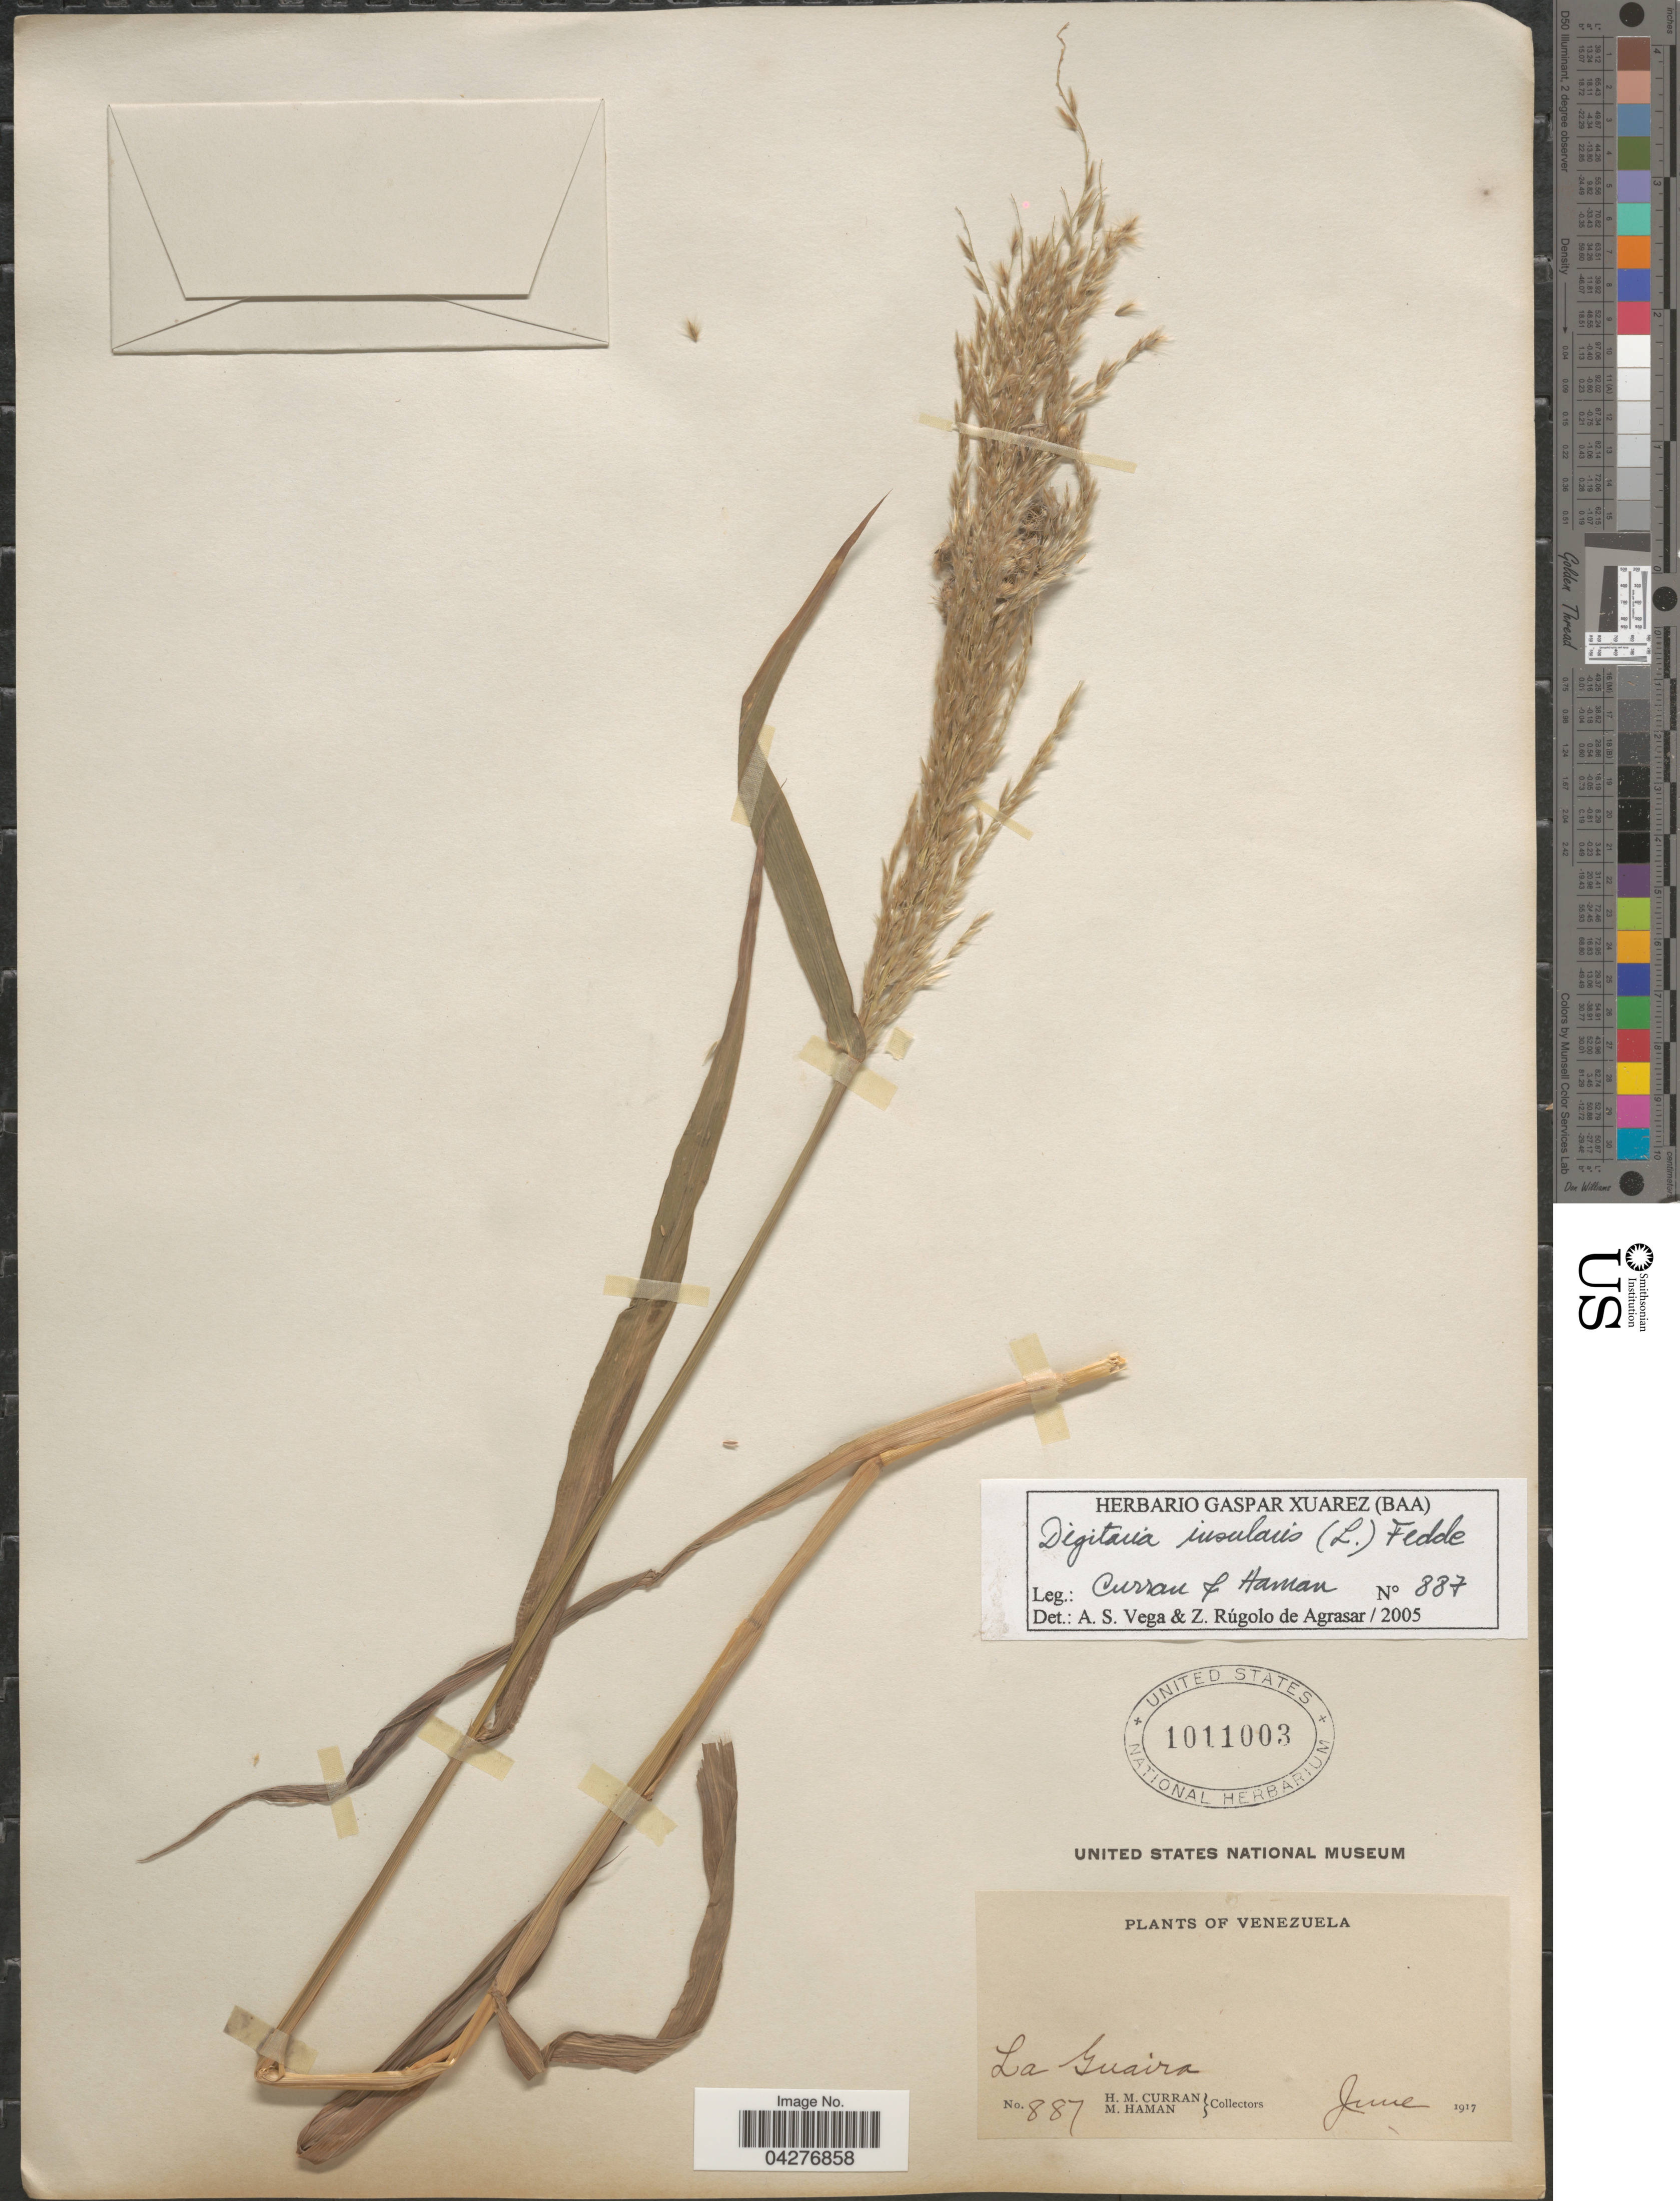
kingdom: Plantae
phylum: Tracheophyta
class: Liliopsida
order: Poales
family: Poaceae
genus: Digitaria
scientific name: Digitaria insularis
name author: (L.) Fedde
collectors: H. M. Curran & M. Haman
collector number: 887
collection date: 1917-06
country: Venezuela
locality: La Guaira.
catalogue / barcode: US 1011003